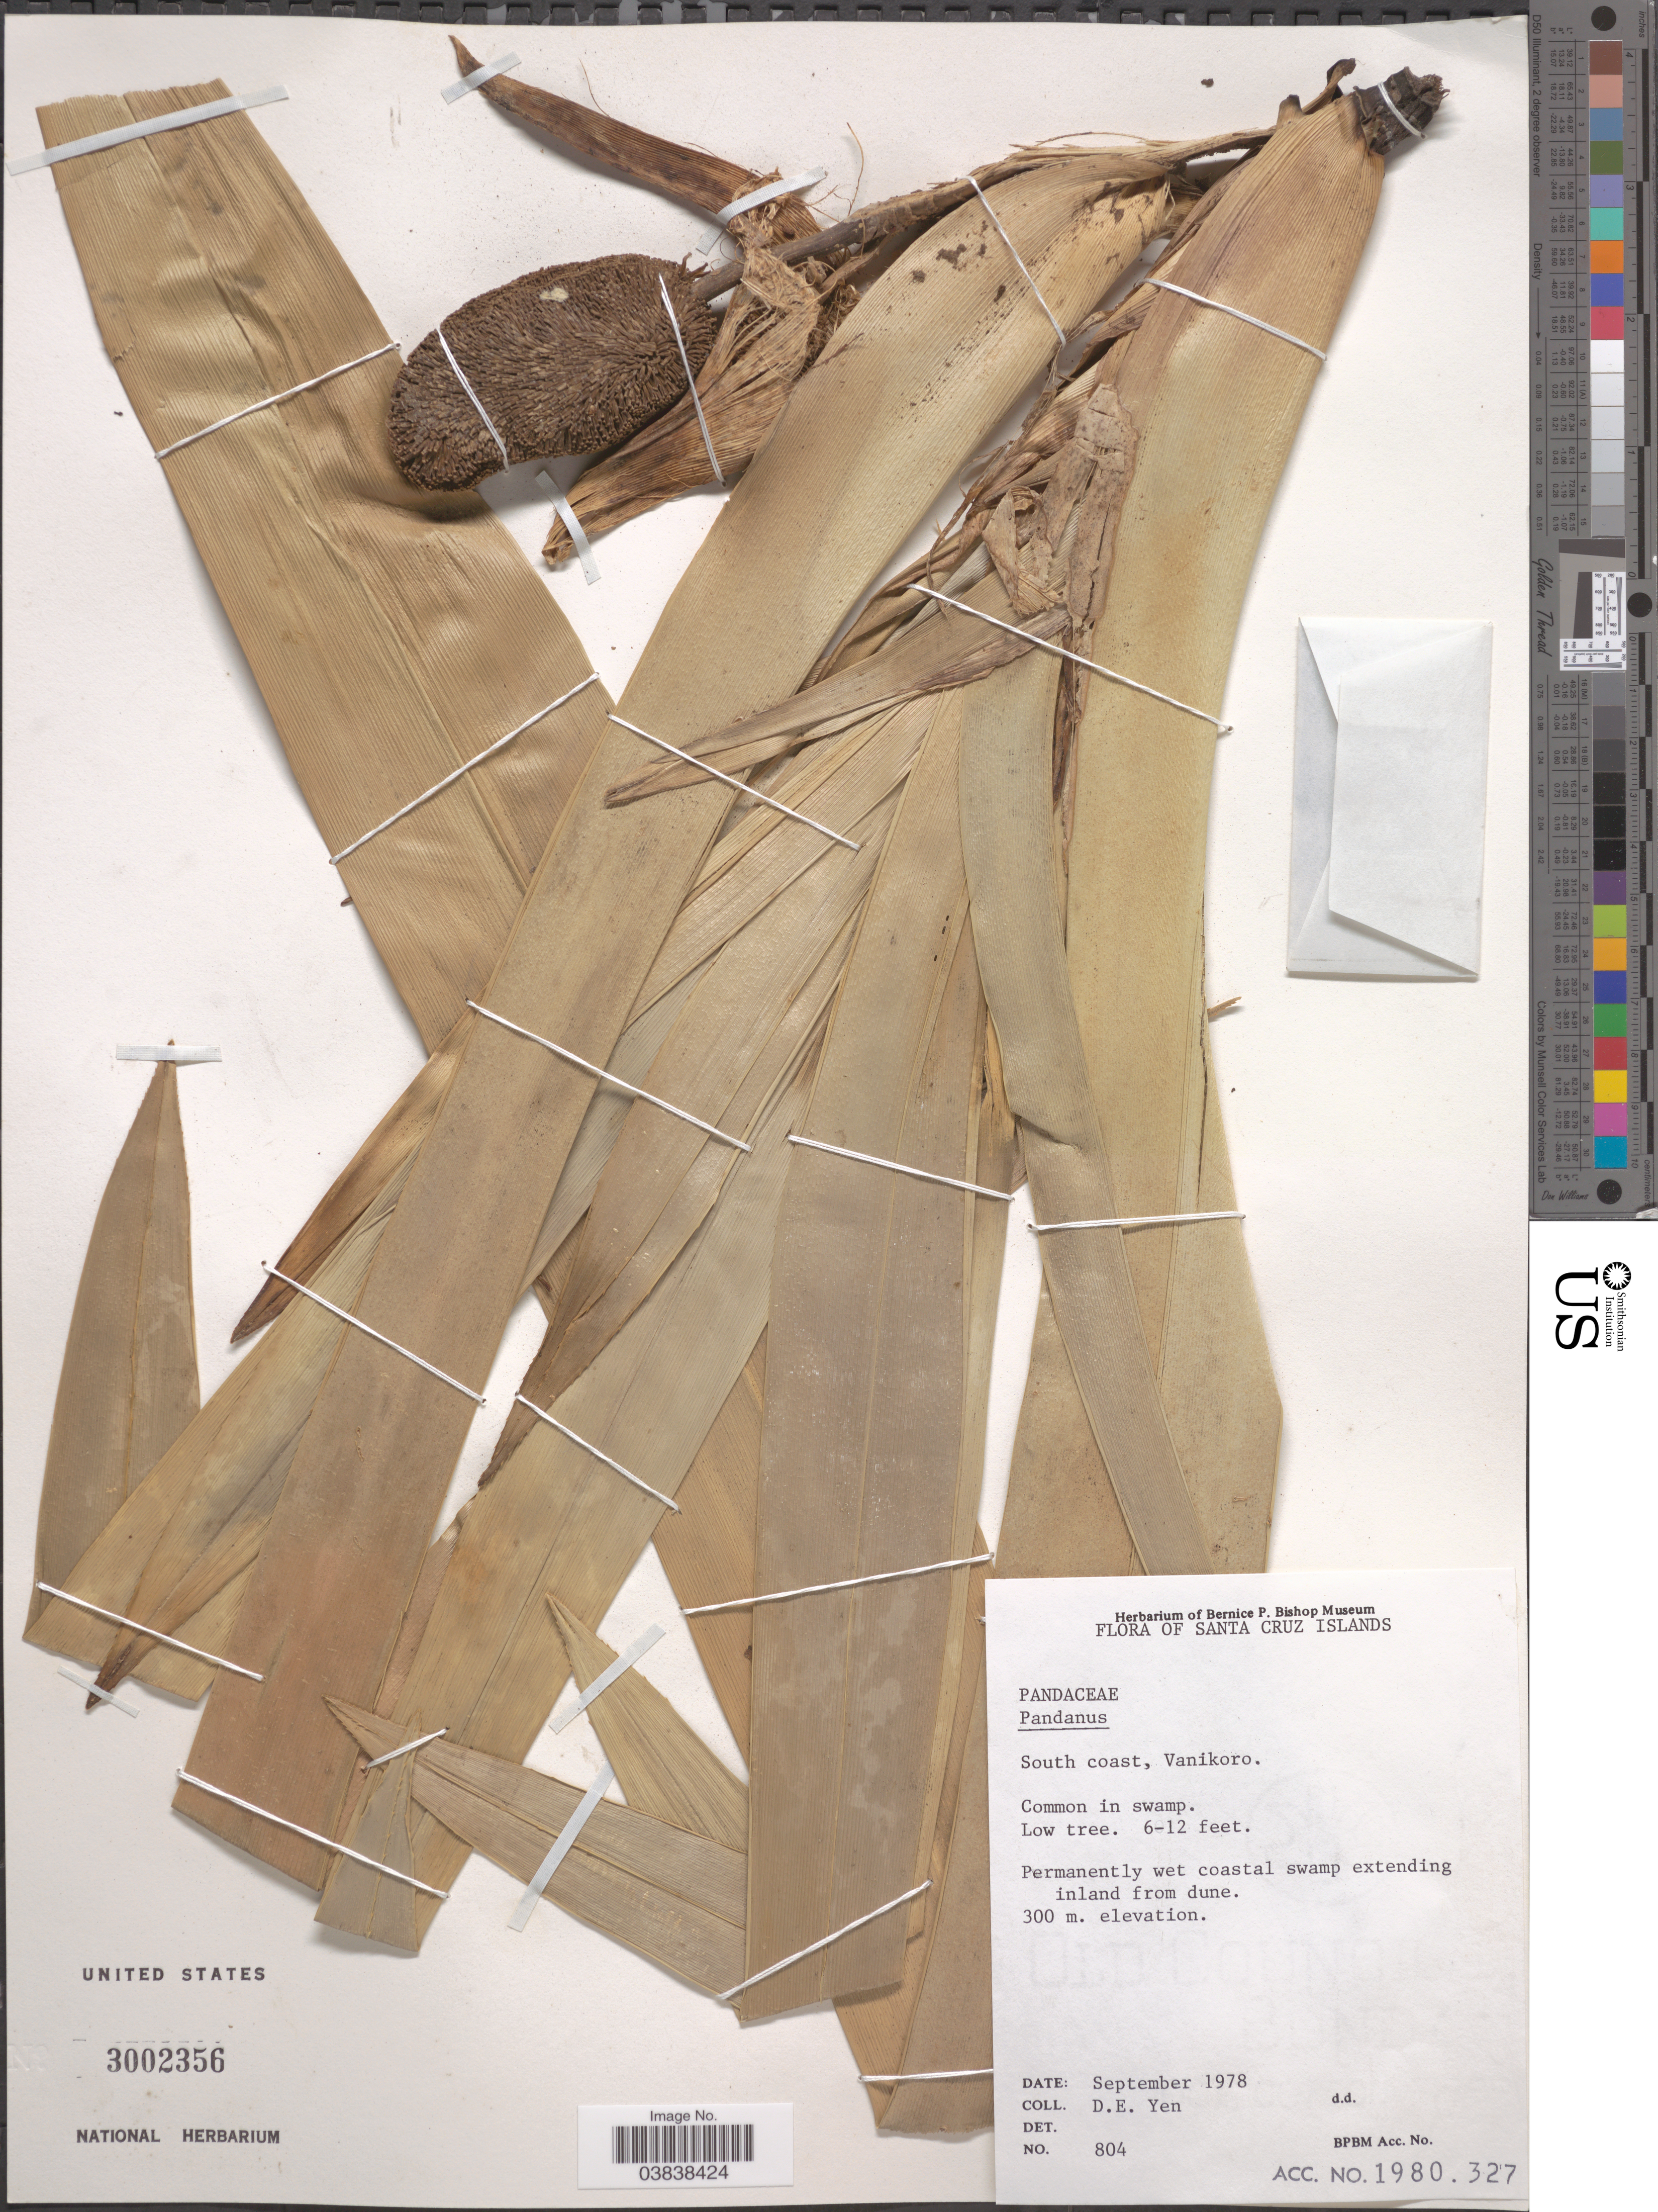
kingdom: Plantae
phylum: Tracheophyta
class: Liliopsida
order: Pandanales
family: Pandanaceae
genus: Pandanus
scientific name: Pandanus sp.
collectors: D. Yen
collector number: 804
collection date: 1978-09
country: Solomon Islands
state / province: Santa Cruz Is.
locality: Santa Cruz Islands. South coast, Vanikoro.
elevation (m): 300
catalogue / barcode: US 3002356